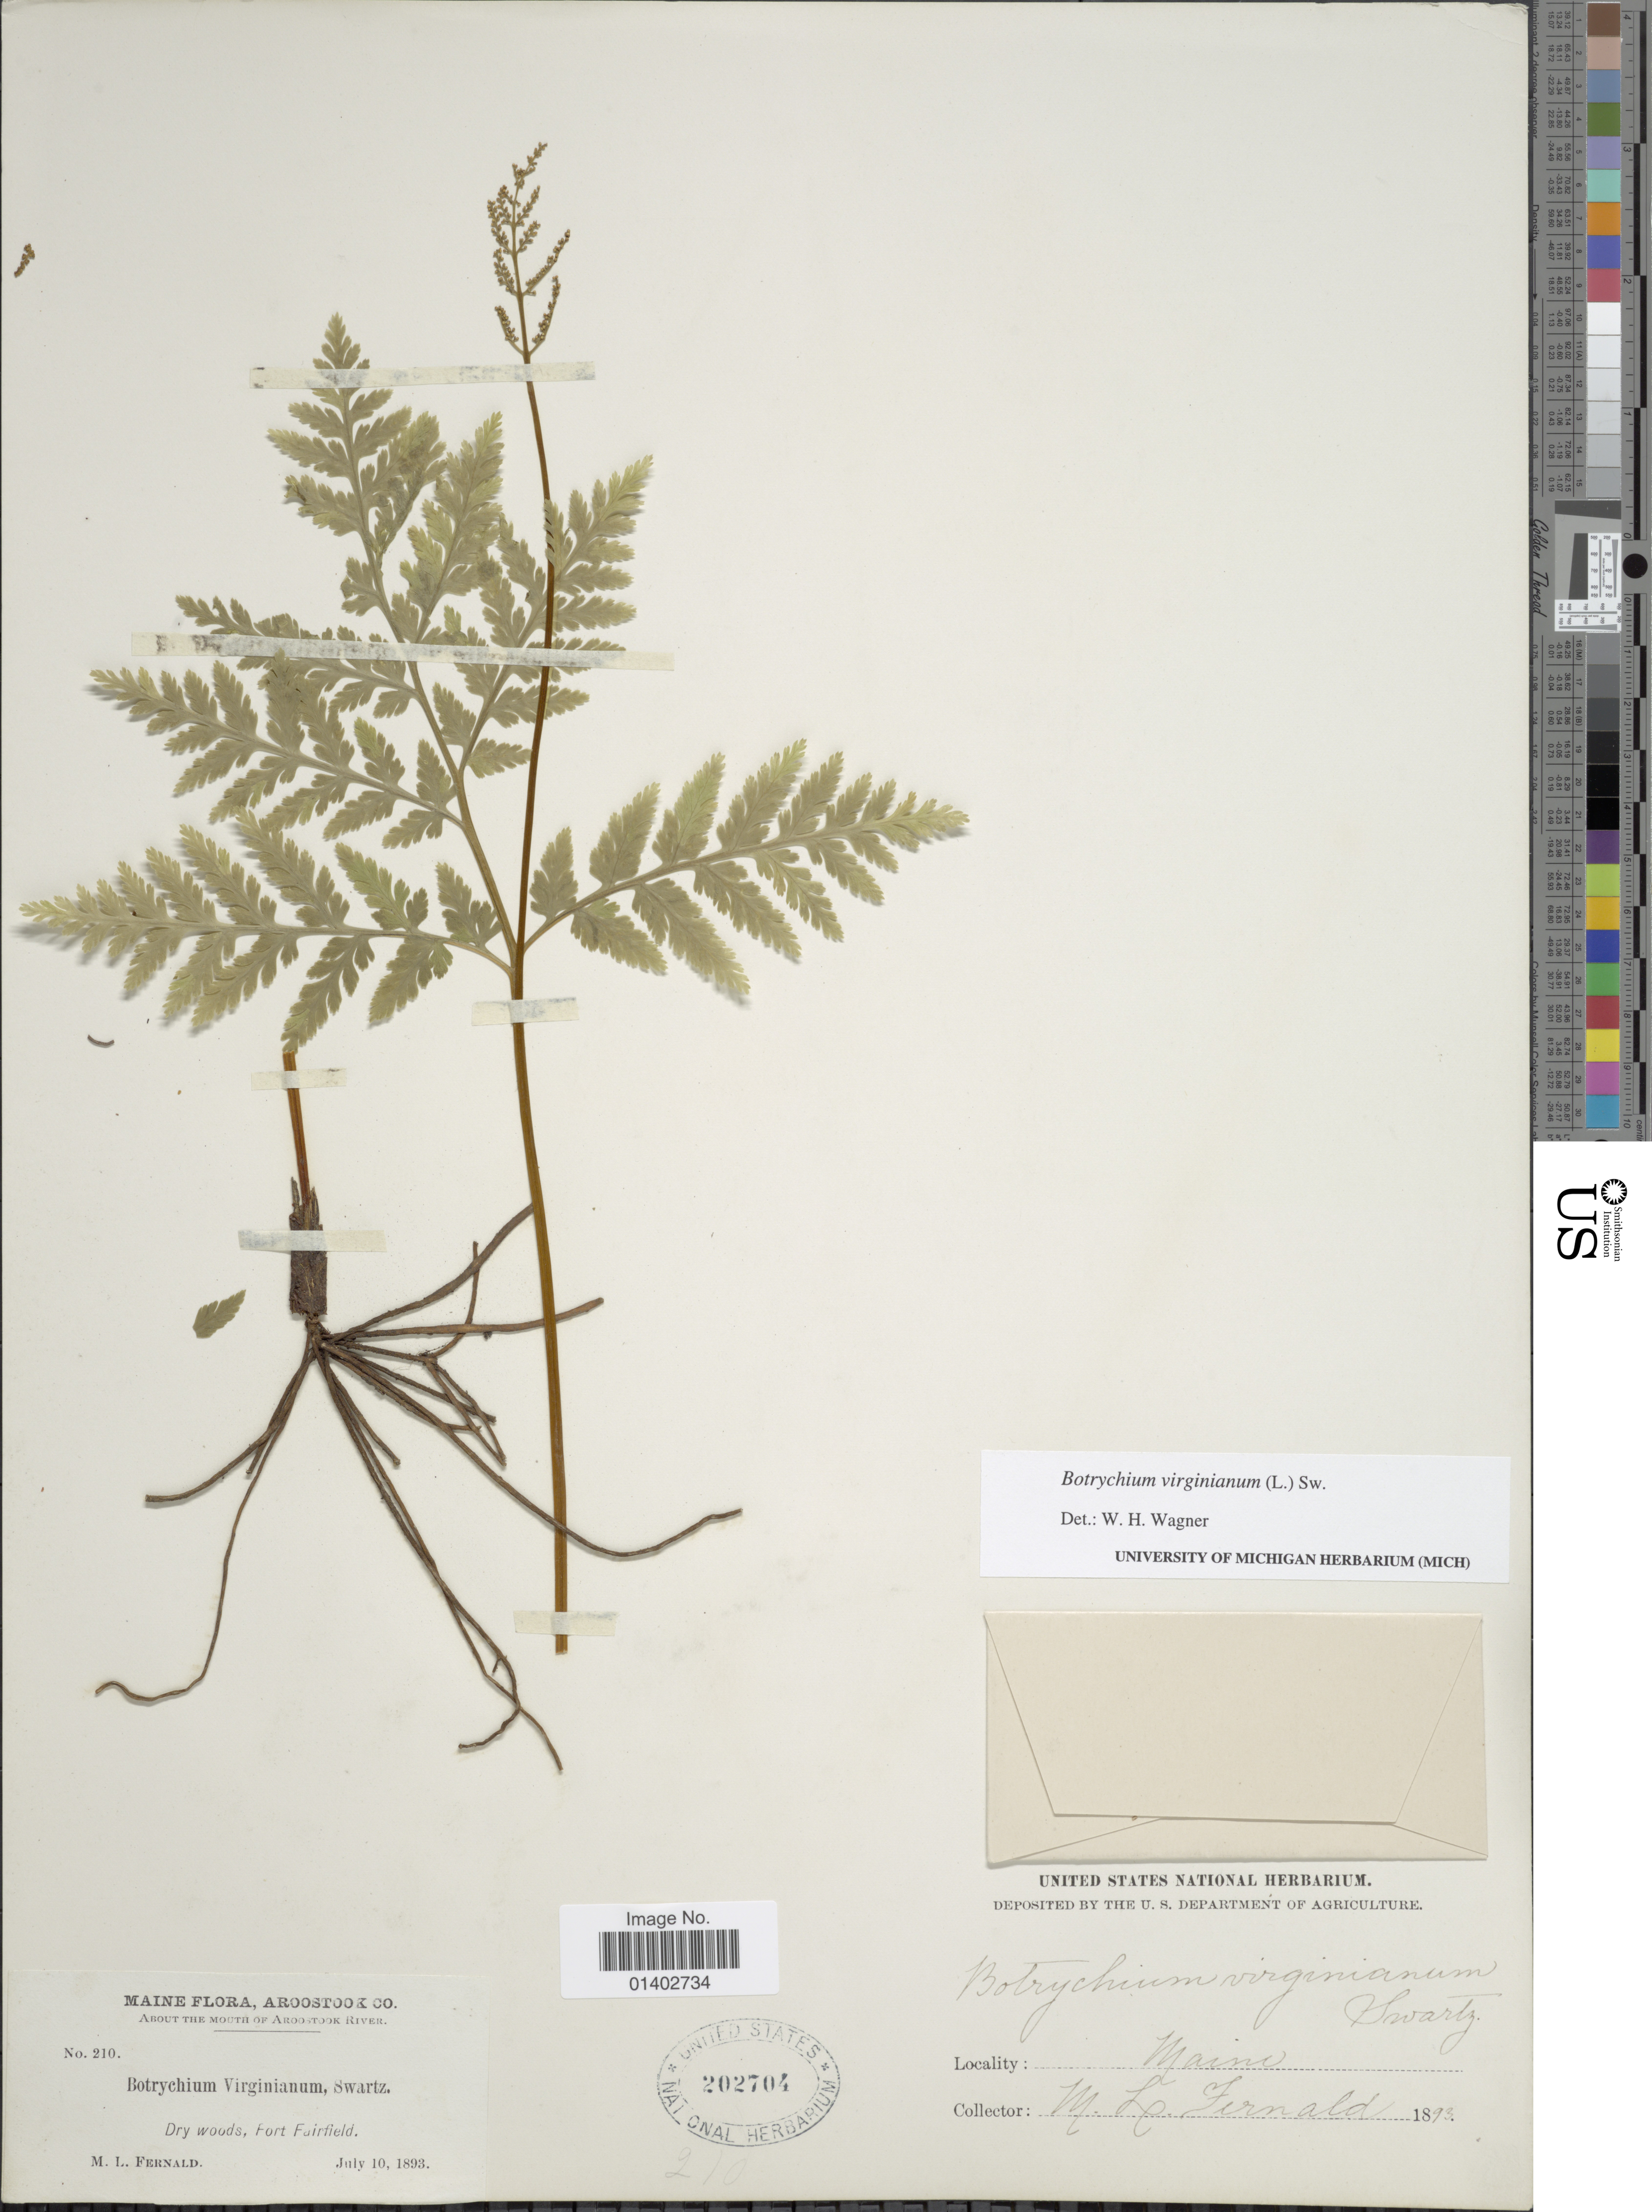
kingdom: Plantae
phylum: Tracheophyta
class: Polypodiopsida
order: Ophioglossales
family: Ophioglossaceae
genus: Botrychium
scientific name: Botrychium virginianum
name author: (L.) Sw.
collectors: M. L. Fernald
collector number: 210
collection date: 1893-07-10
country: United States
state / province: Maine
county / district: Aroostook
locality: about the Mouth of Aroostook River, Dry woods, Fort Fairfield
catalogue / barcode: US 202704